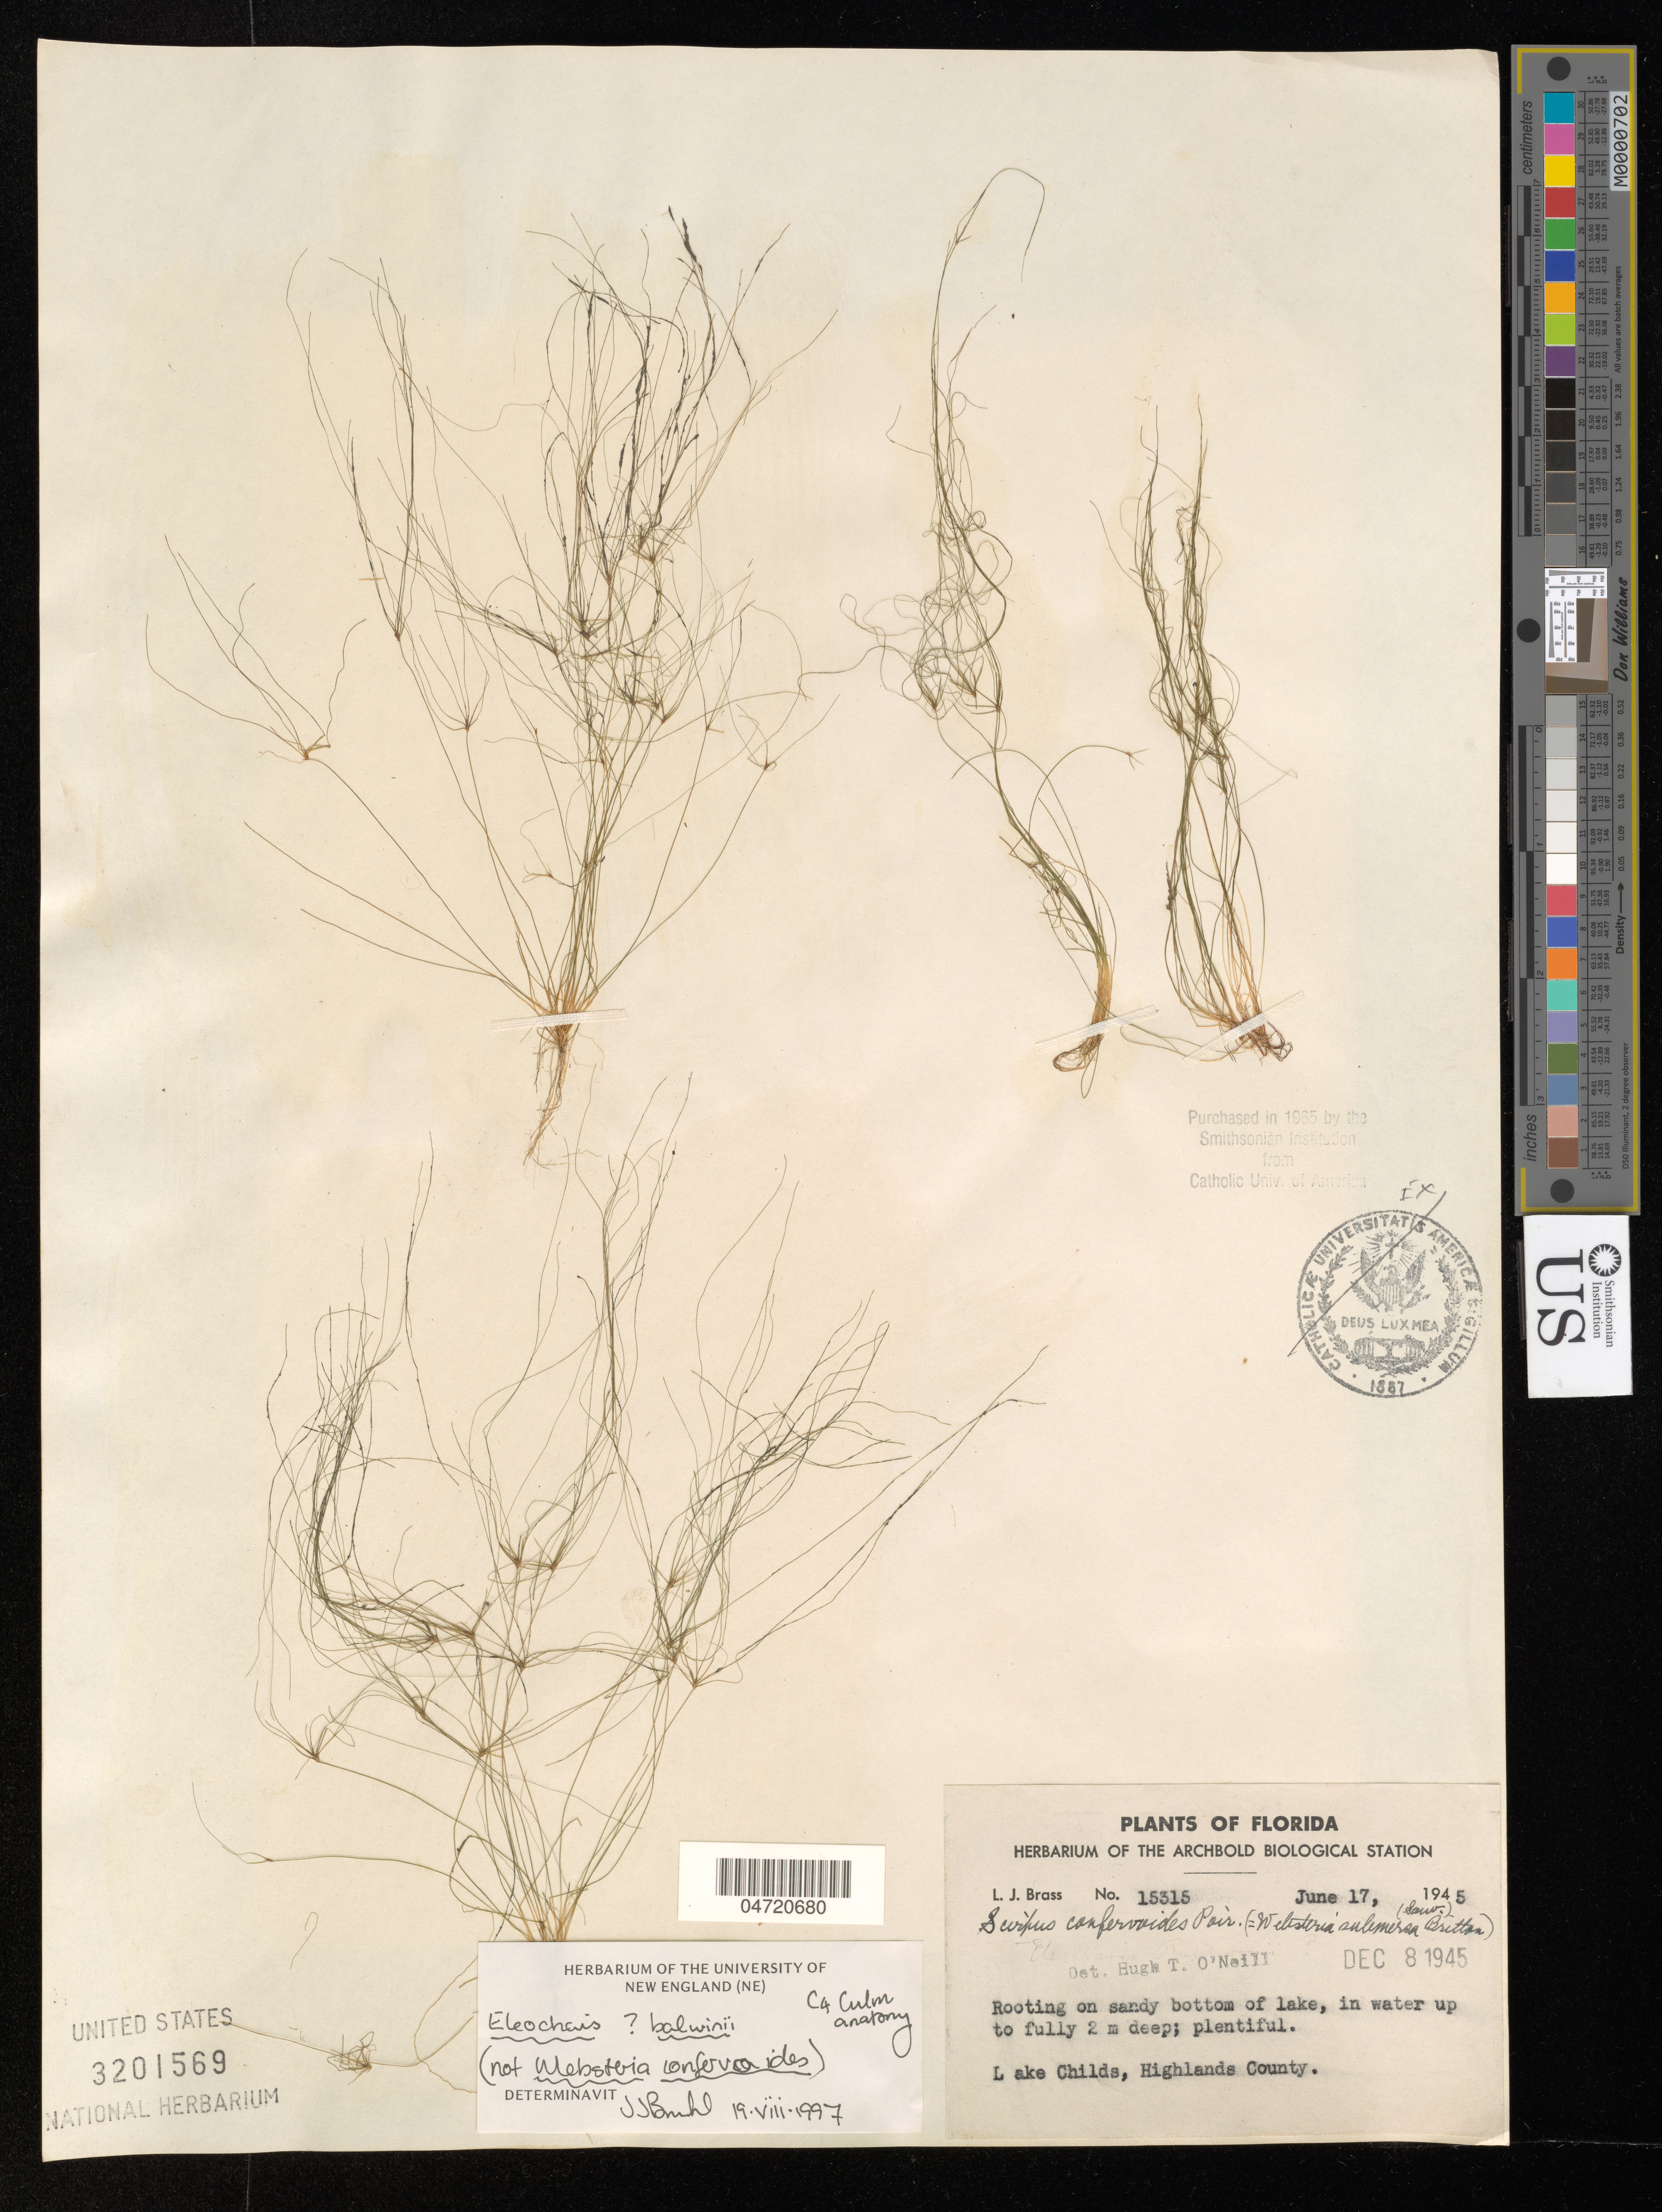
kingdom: Plantae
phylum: Tracheophyta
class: Liliopsida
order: Poales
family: Cyperaceae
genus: Eleocharis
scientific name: Eleocharis baldwinii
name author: (Torr.) Chapm.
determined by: Bruhl, J. J., (NE), University of New England (AUSTRALIA)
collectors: L. J. Brass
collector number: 15315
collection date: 1945-06-17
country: United States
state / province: Florida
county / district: Highlands County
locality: Lake Childs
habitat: Rooting on sandy bottom of lake, in water up to fully 2 m deep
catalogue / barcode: US 3201569